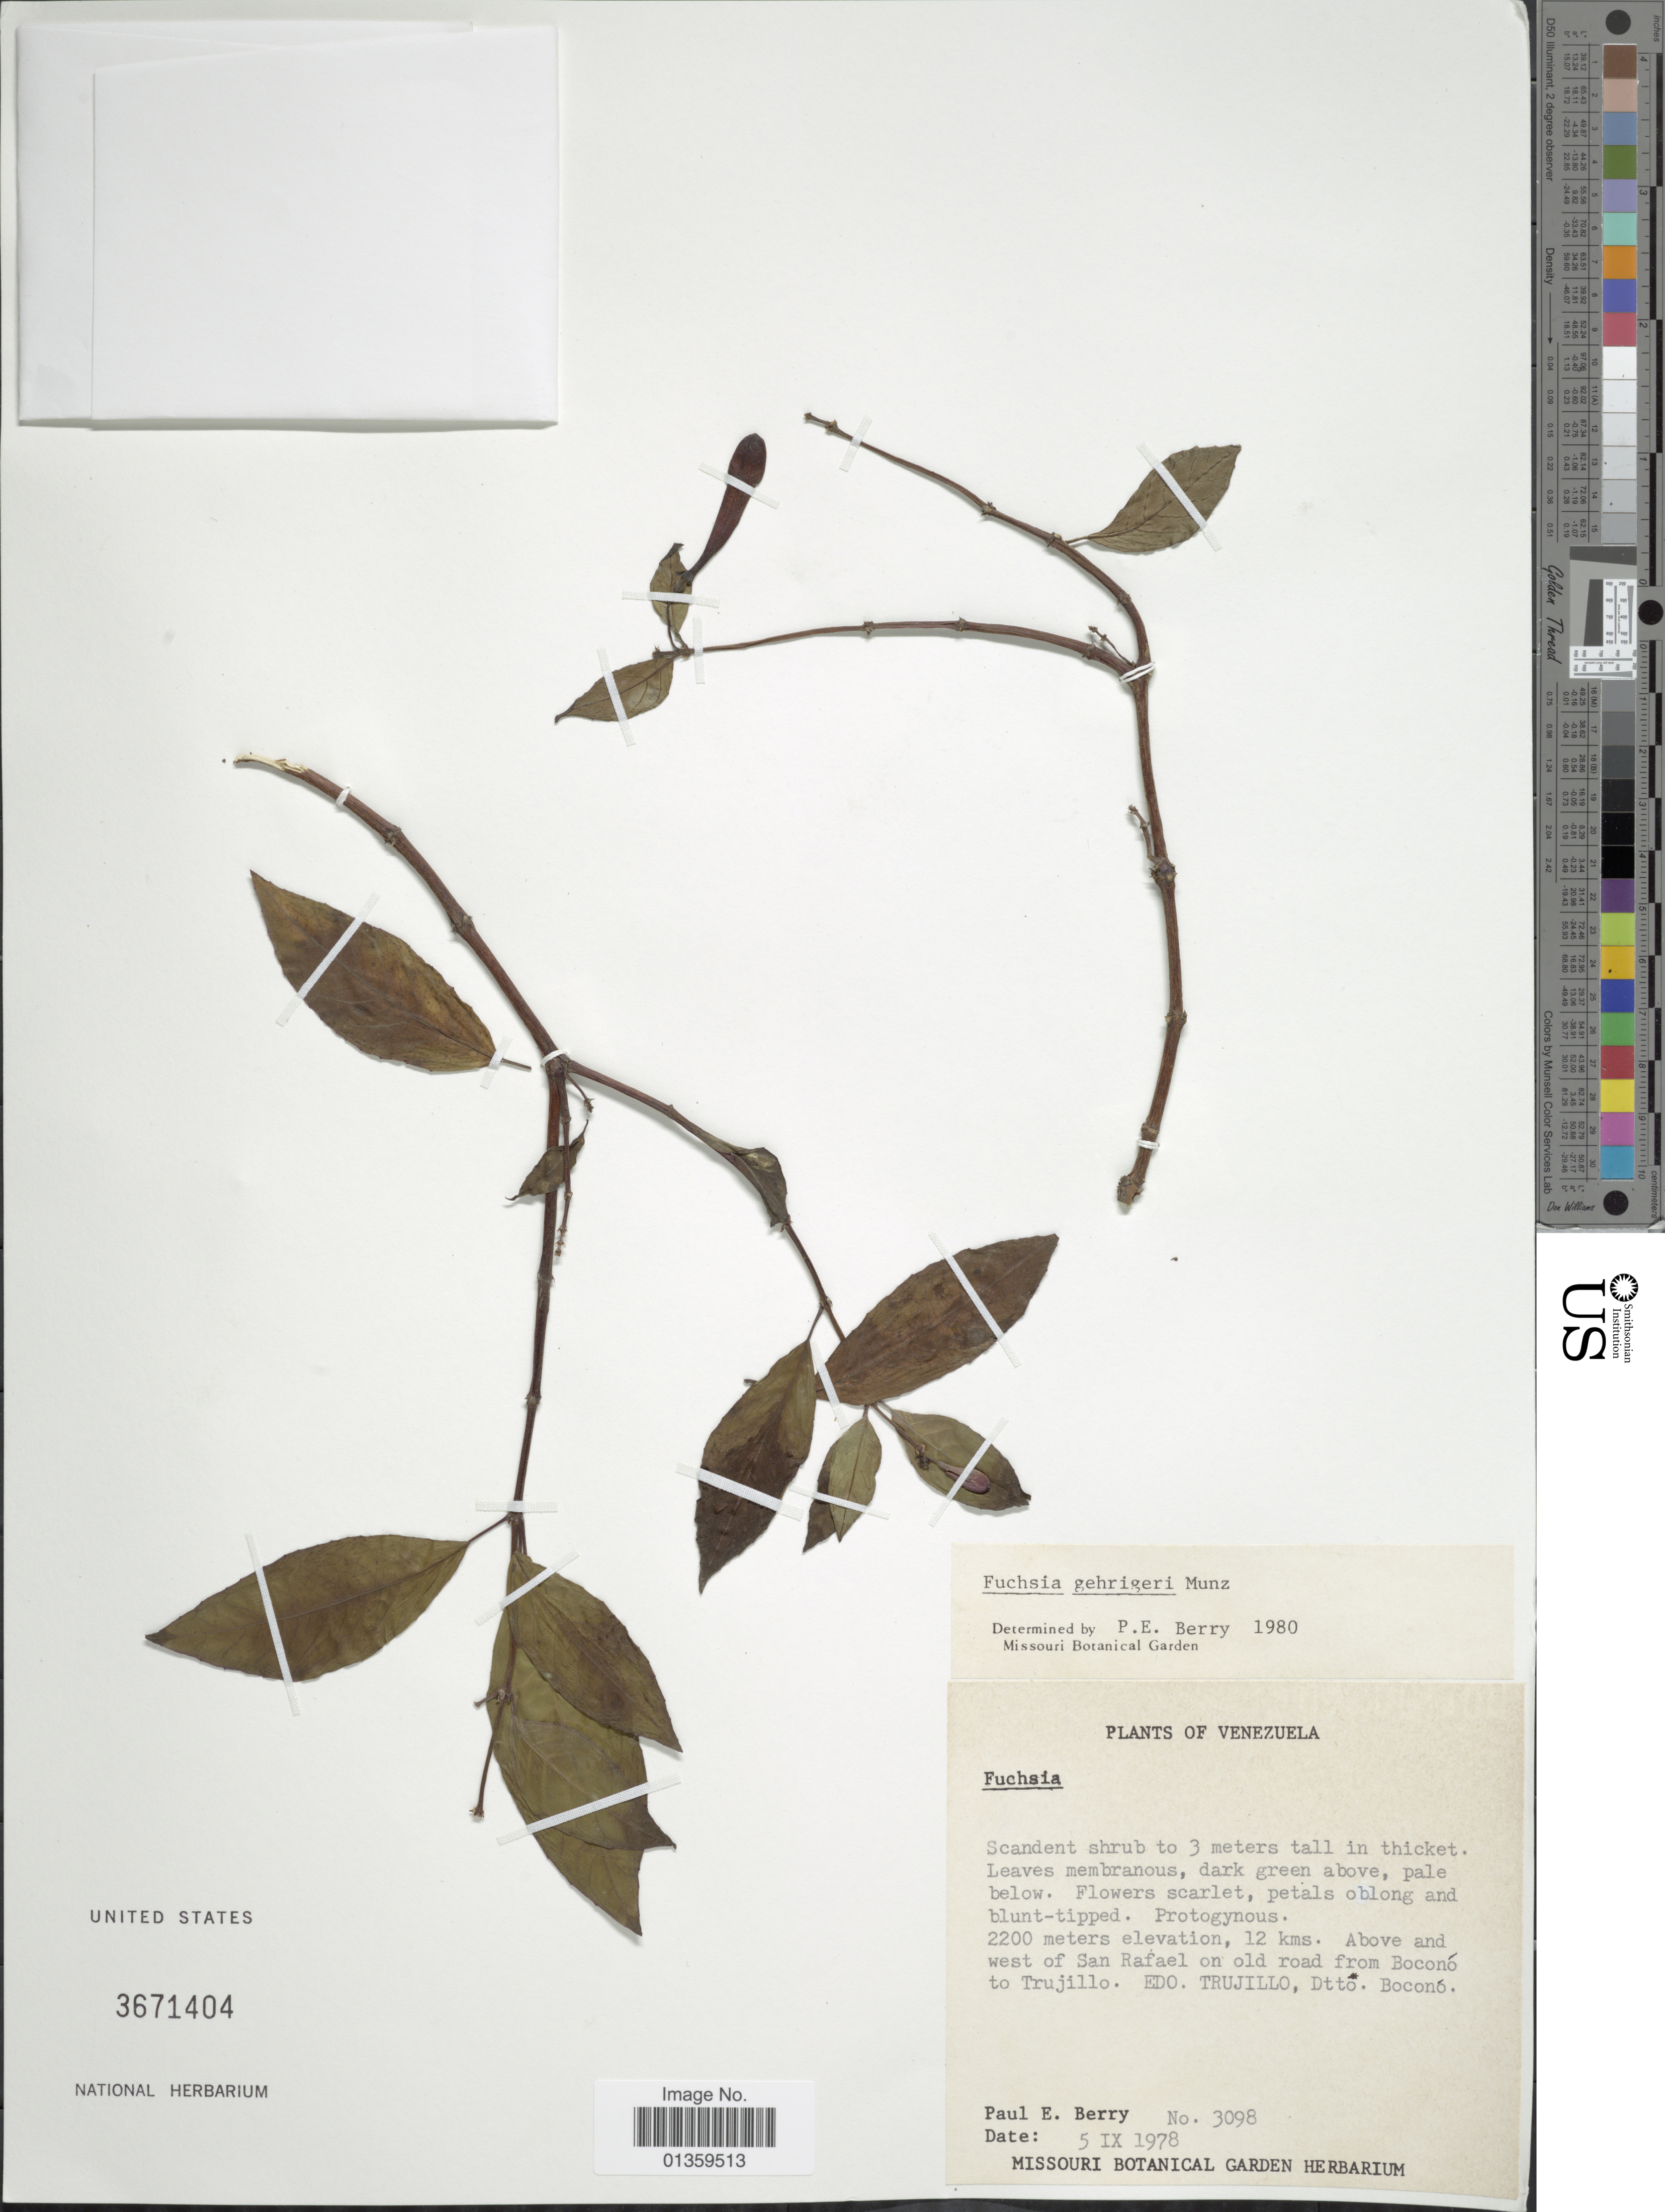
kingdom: Plantae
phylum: Tracheophyta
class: Magnoliopsida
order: Myrtales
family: Onagraceae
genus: Fuchsia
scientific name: Fuchsia gehrigeri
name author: Munz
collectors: P. E. Berry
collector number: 3098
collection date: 1978-09-05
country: Venezuela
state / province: Trujillo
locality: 12 kms. Above and west of San Rafael an old road from Boconó to Trujillo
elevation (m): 2200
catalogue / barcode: US 3671404